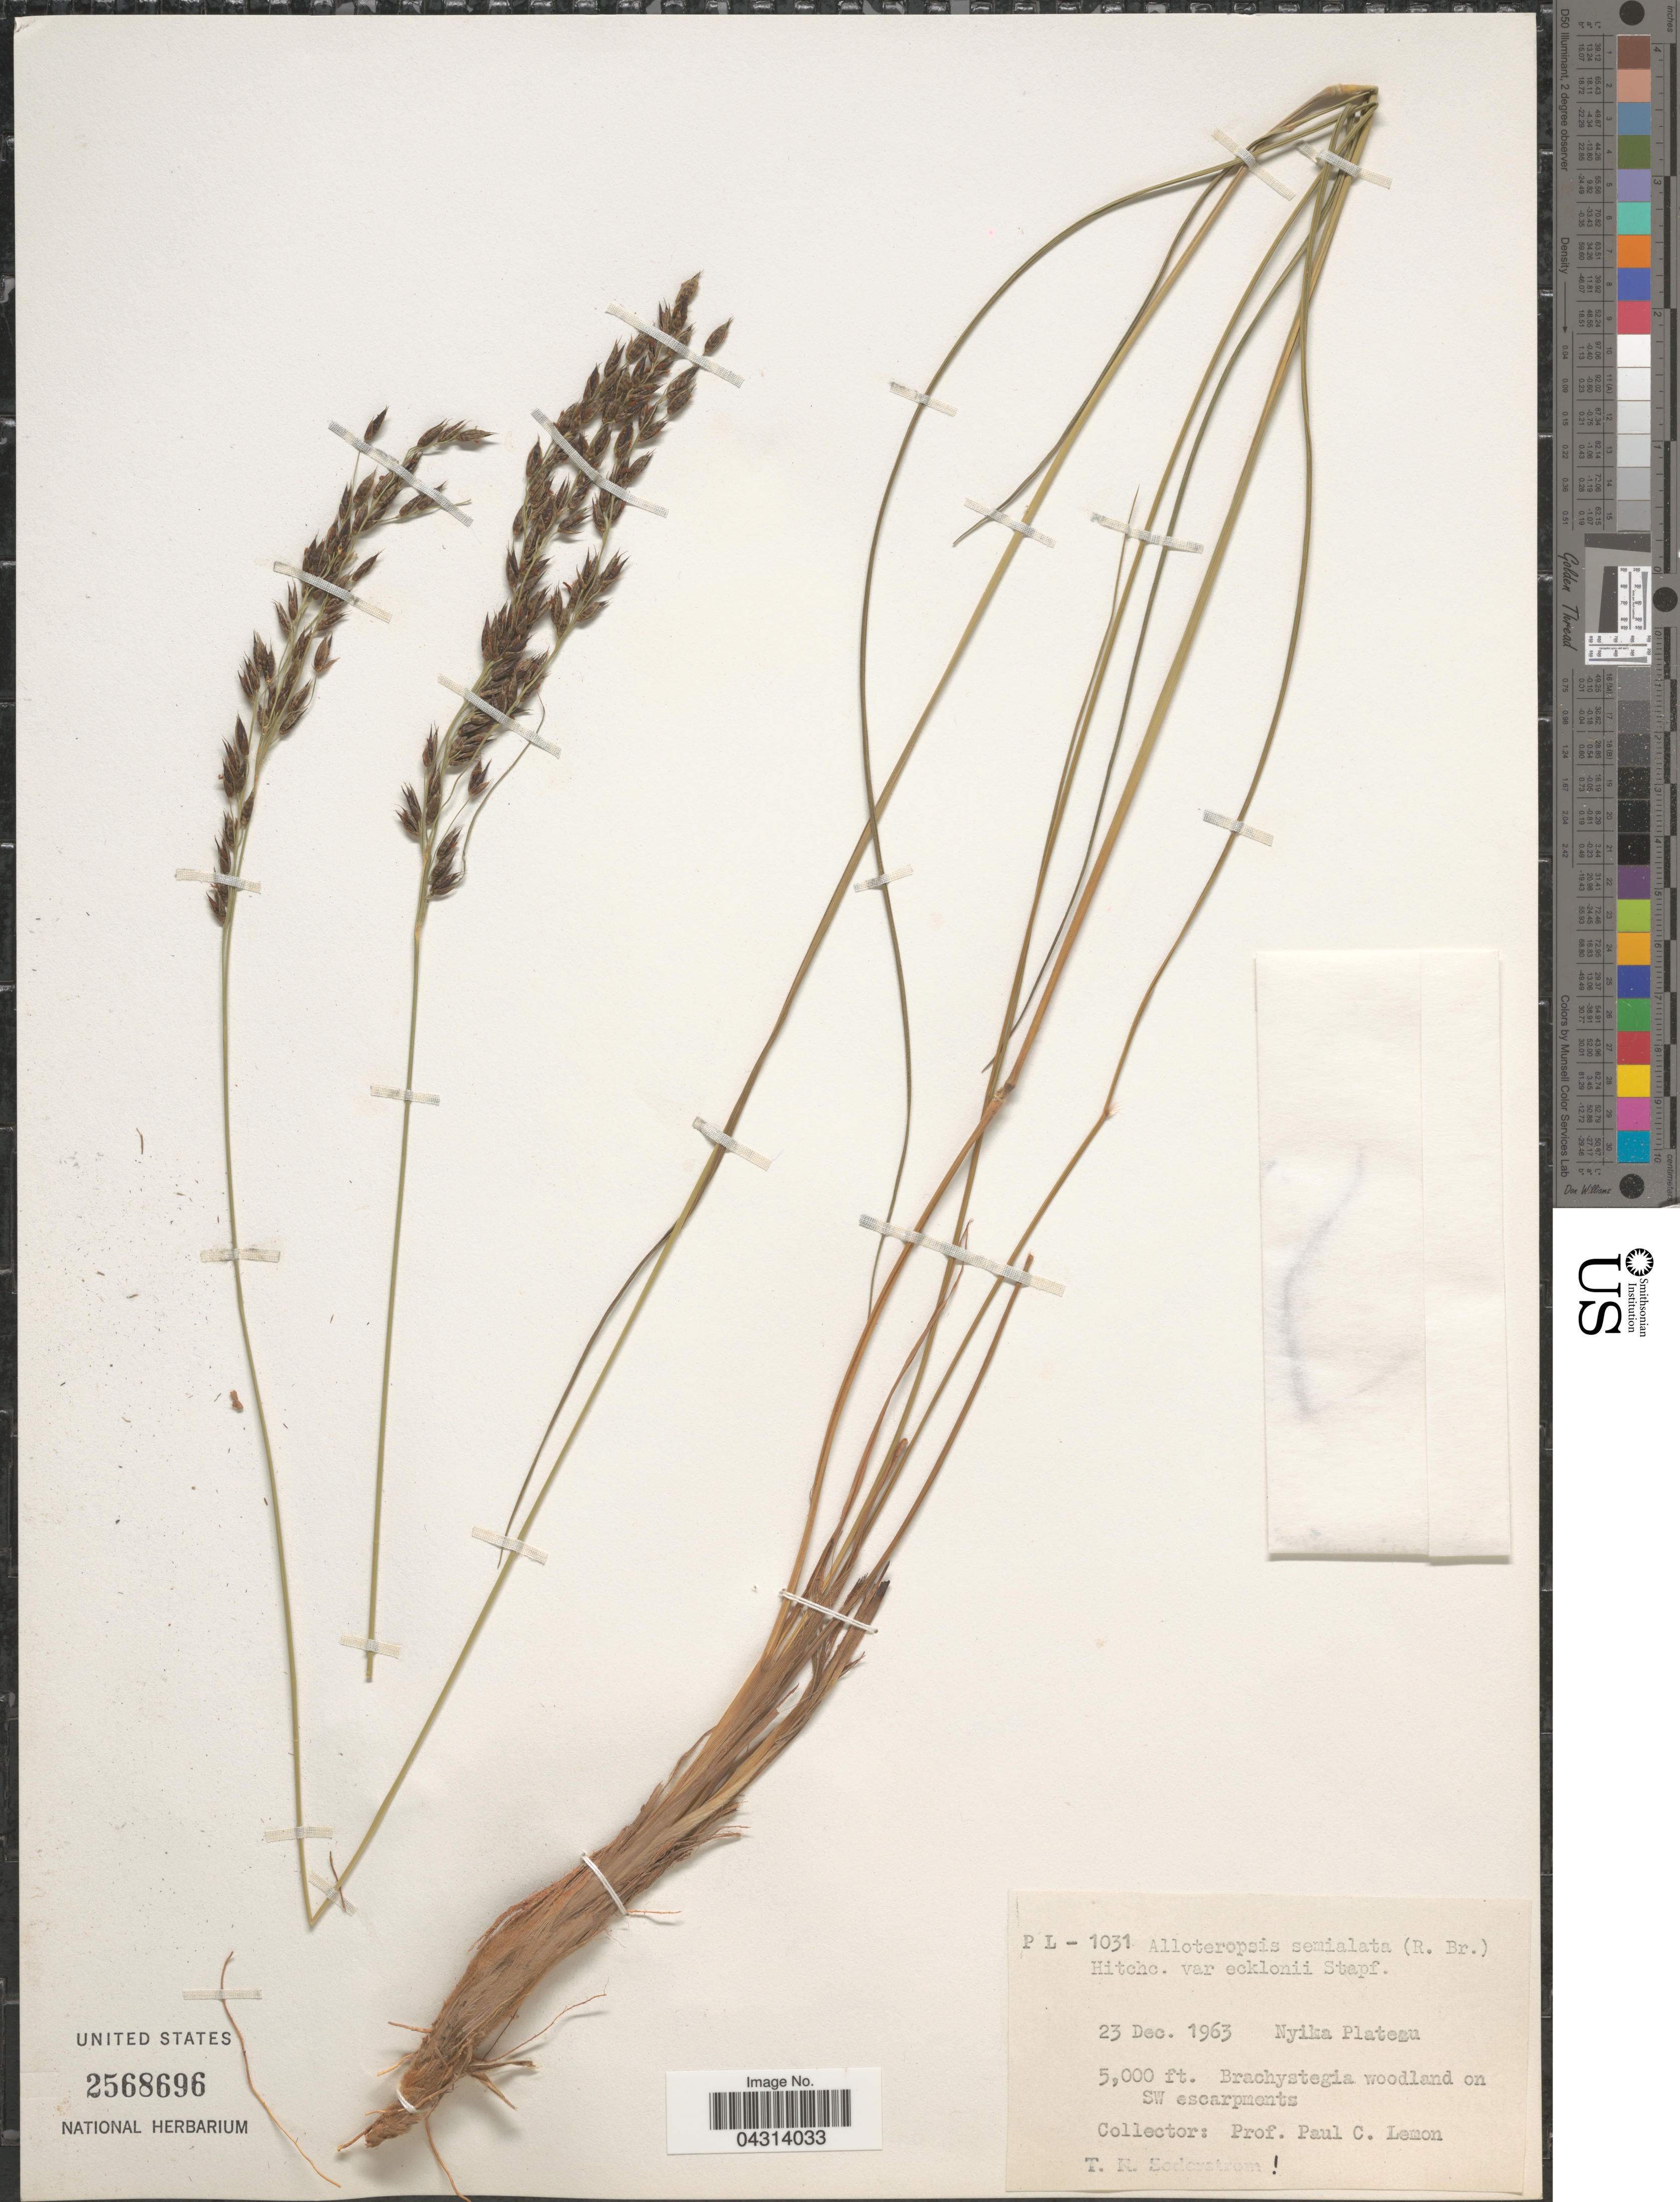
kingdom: Plantae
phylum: Tracheophyta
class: Liliopsida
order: Poales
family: Poaceae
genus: Alloteropsis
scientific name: Alloteropsis semialata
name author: (R. Br.) Hitchc.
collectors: P. Lemon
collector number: PL-1031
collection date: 1963-12-23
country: Malawi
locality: Nyika Plateau. On SW escarpments.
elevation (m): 1524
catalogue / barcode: US 2568696